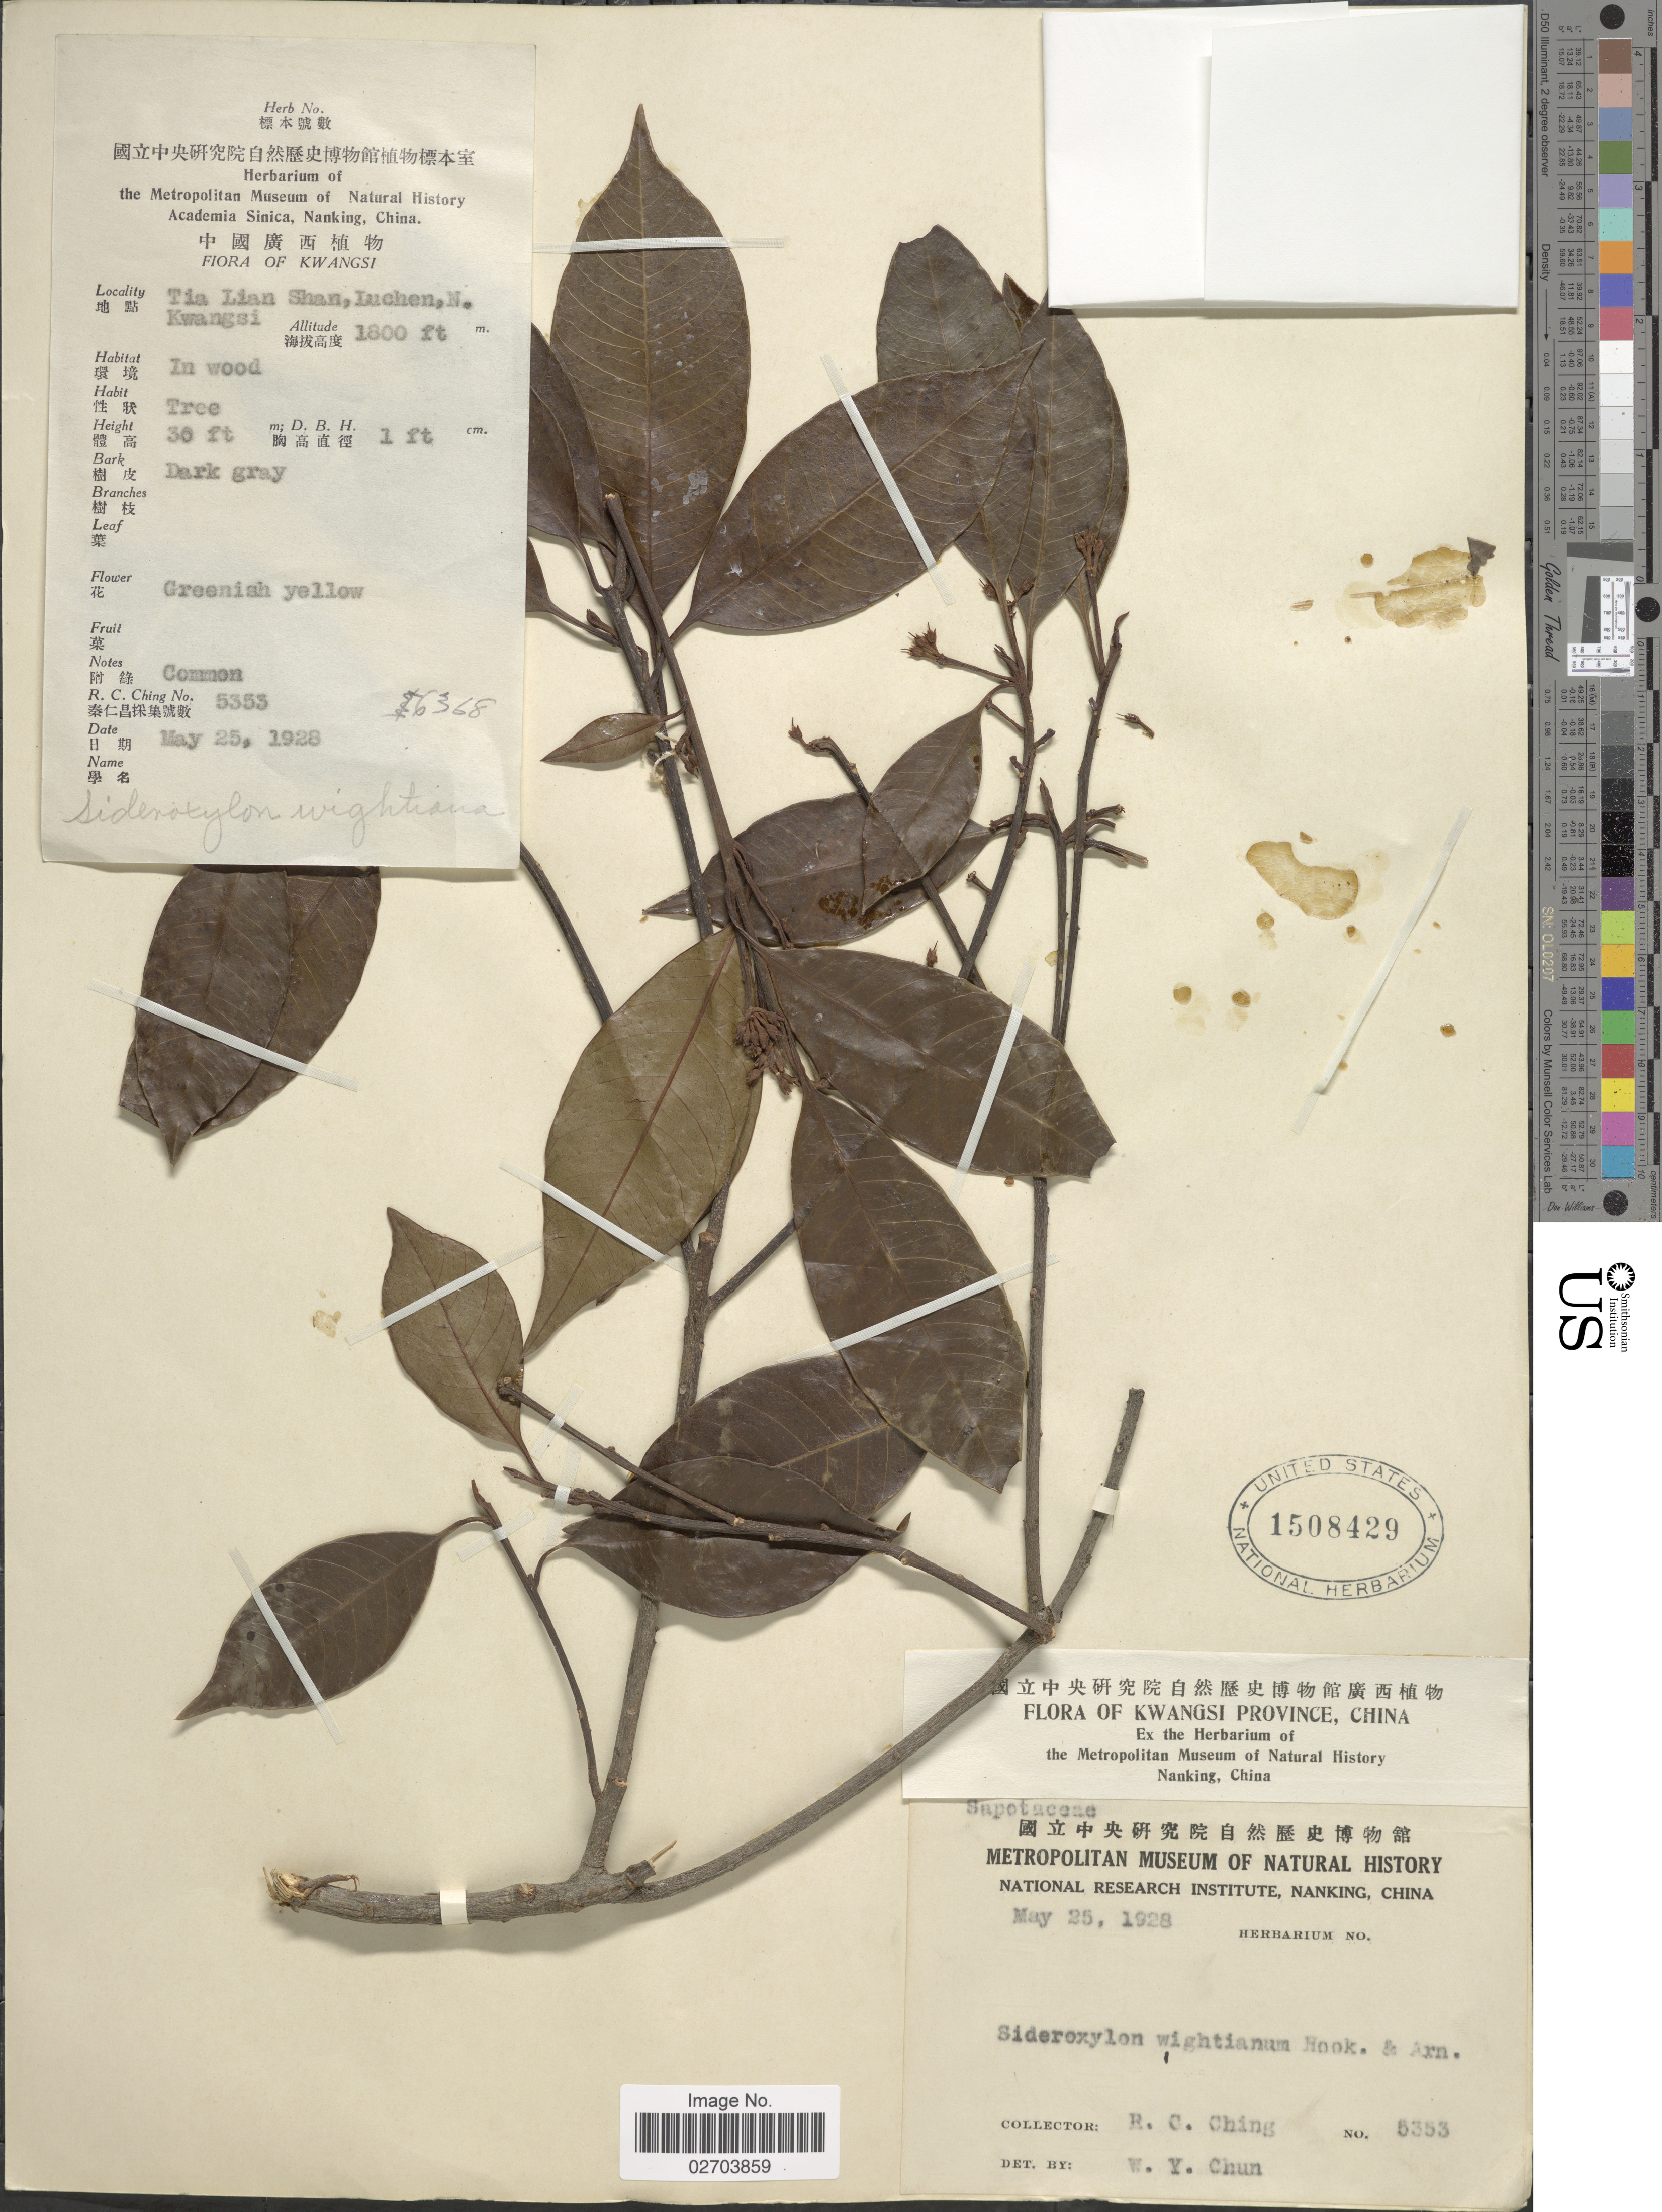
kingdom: Plantae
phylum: Tracheophyta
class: Magnoliopsida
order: Ericales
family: Sapotaceae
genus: Sideroxylon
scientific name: Sideroxylon wightianum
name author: Hook. & Arn.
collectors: R. C. Ching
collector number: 5353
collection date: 1928-05-25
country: China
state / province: Guangxi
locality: Kwangsi Province. Tia Lian Shan, Luchen, N. Kwangsi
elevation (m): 549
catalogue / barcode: US 1508429